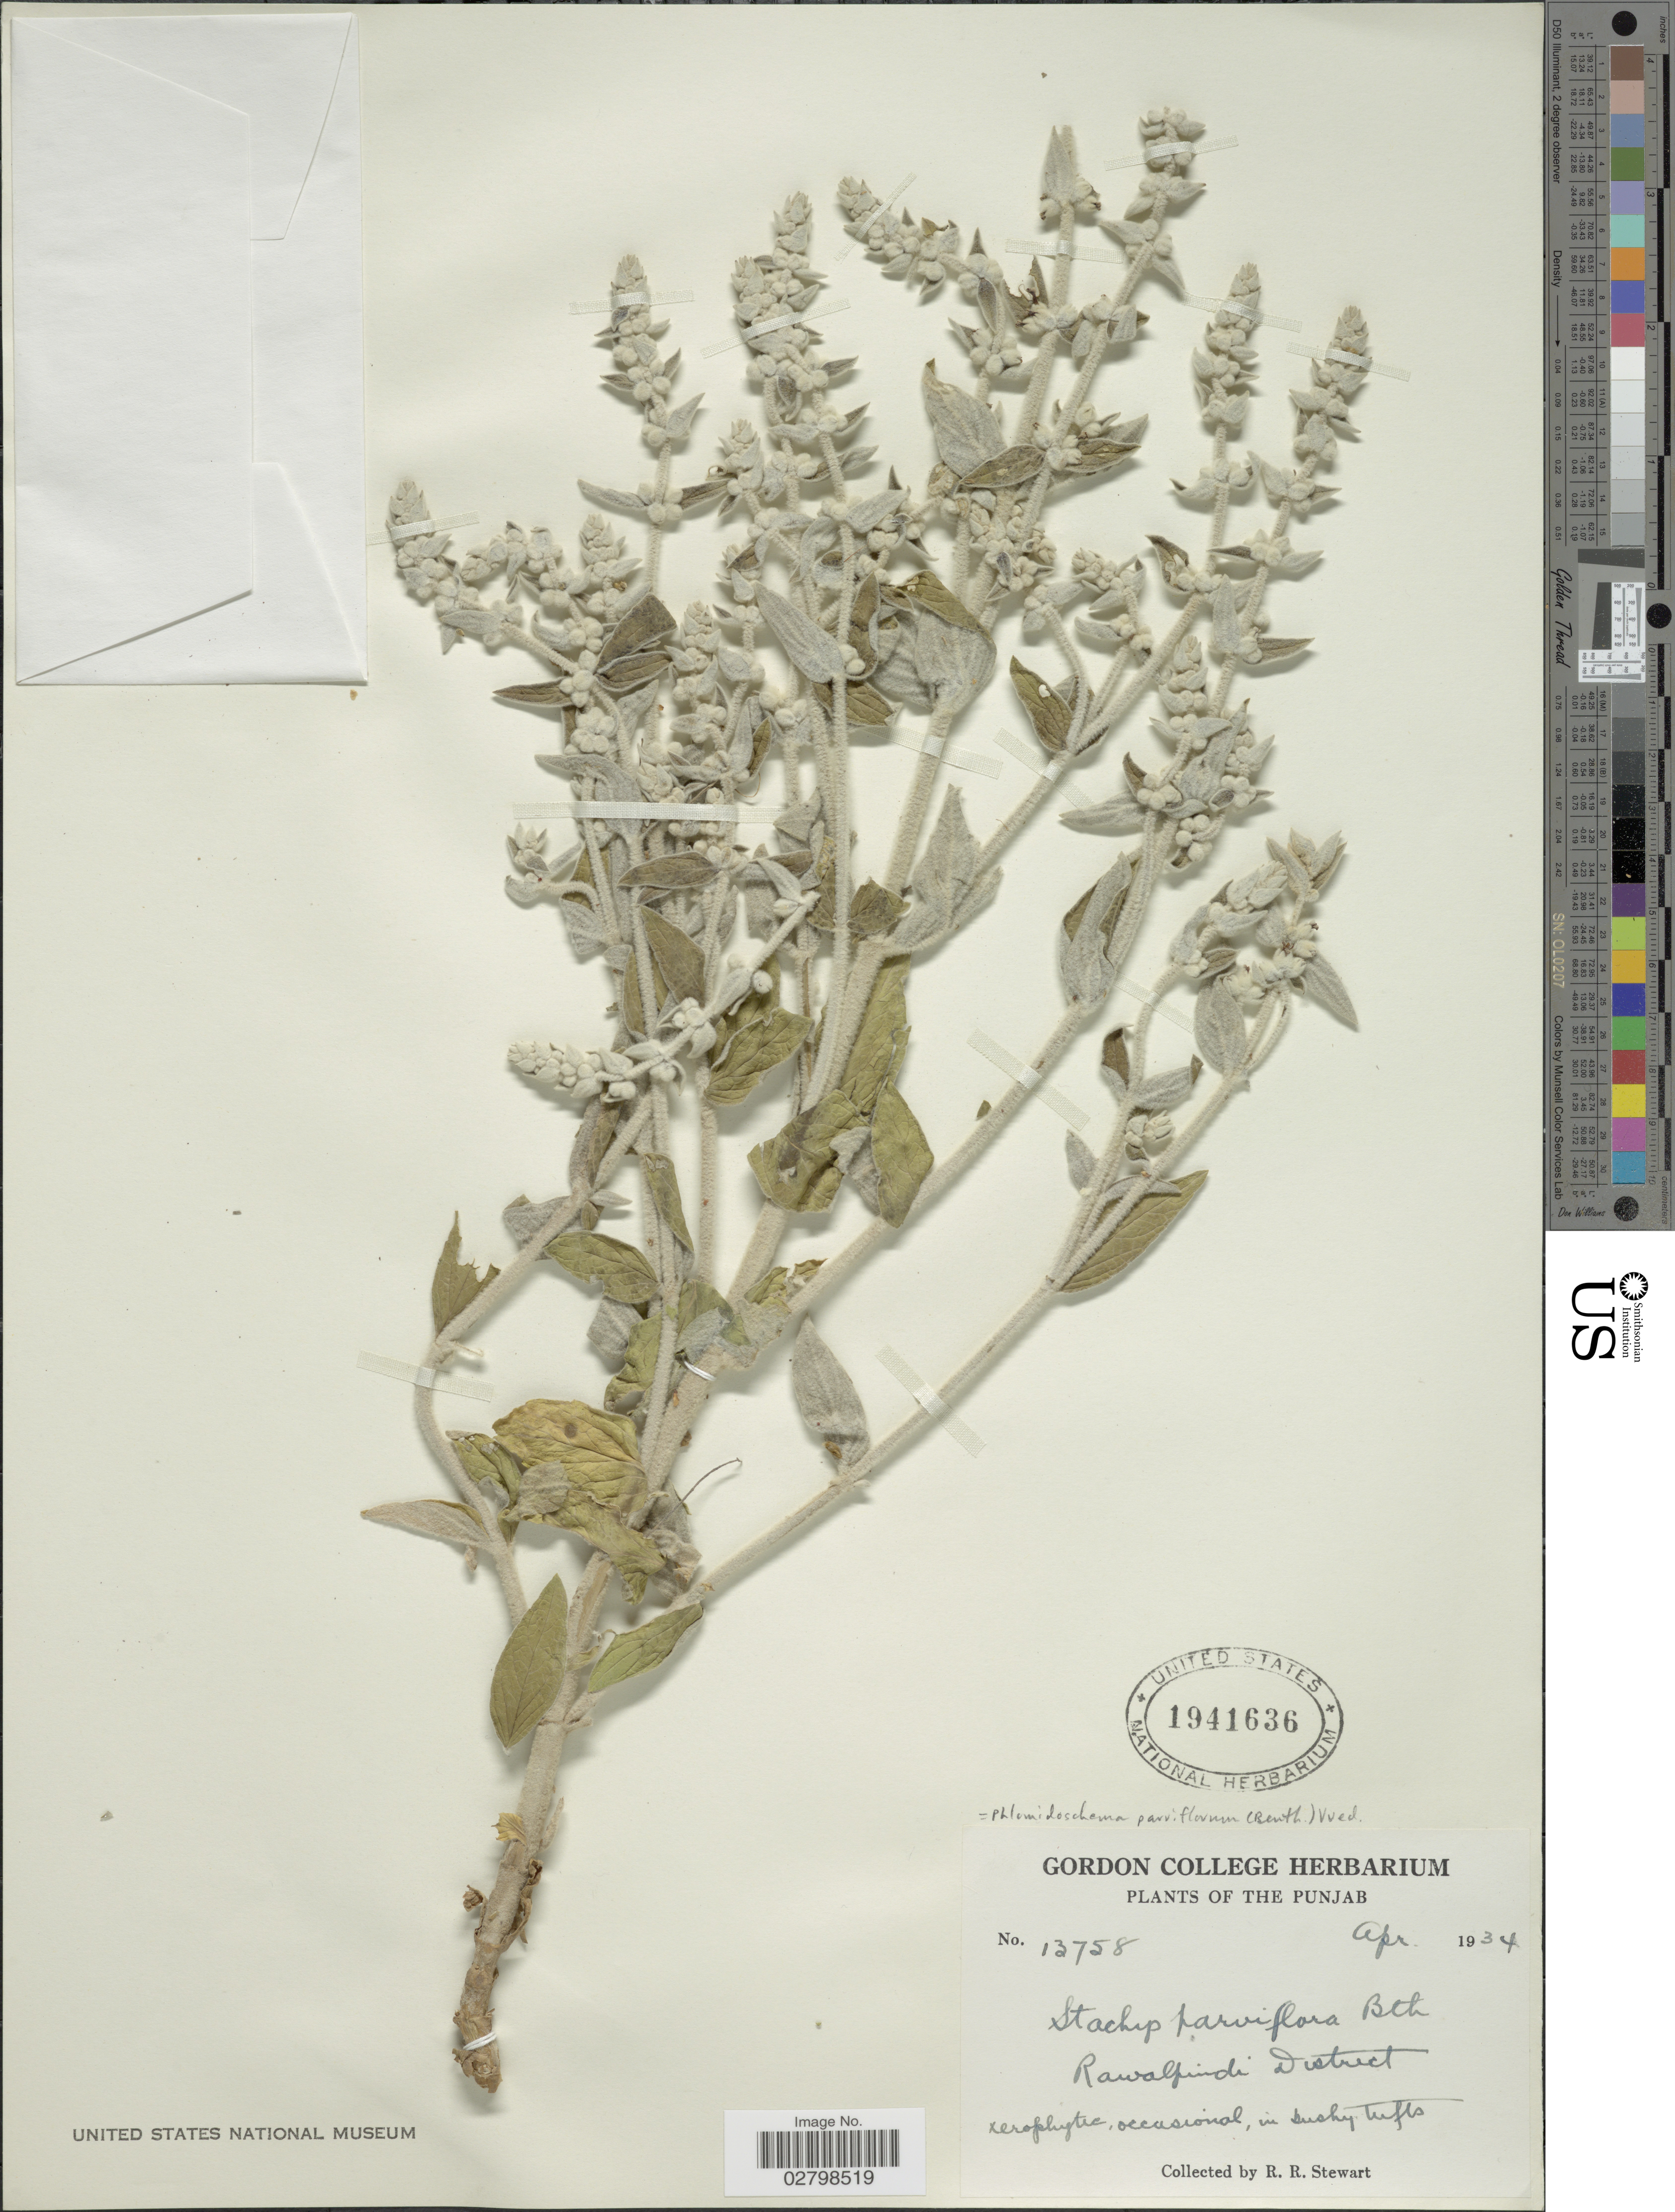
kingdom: Plantae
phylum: Tracheophyta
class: Magnoliopsida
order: Lamiales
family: Lamiaceae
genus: Phlomidoschema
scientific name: Phlomidoschema parviflorum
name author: (Benth.) Vved.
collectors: R. R. Stewart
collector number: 13758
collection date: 1934-04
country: Pakistan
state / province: Punjab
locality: Rawalpindi District.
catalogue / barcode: US 1941636